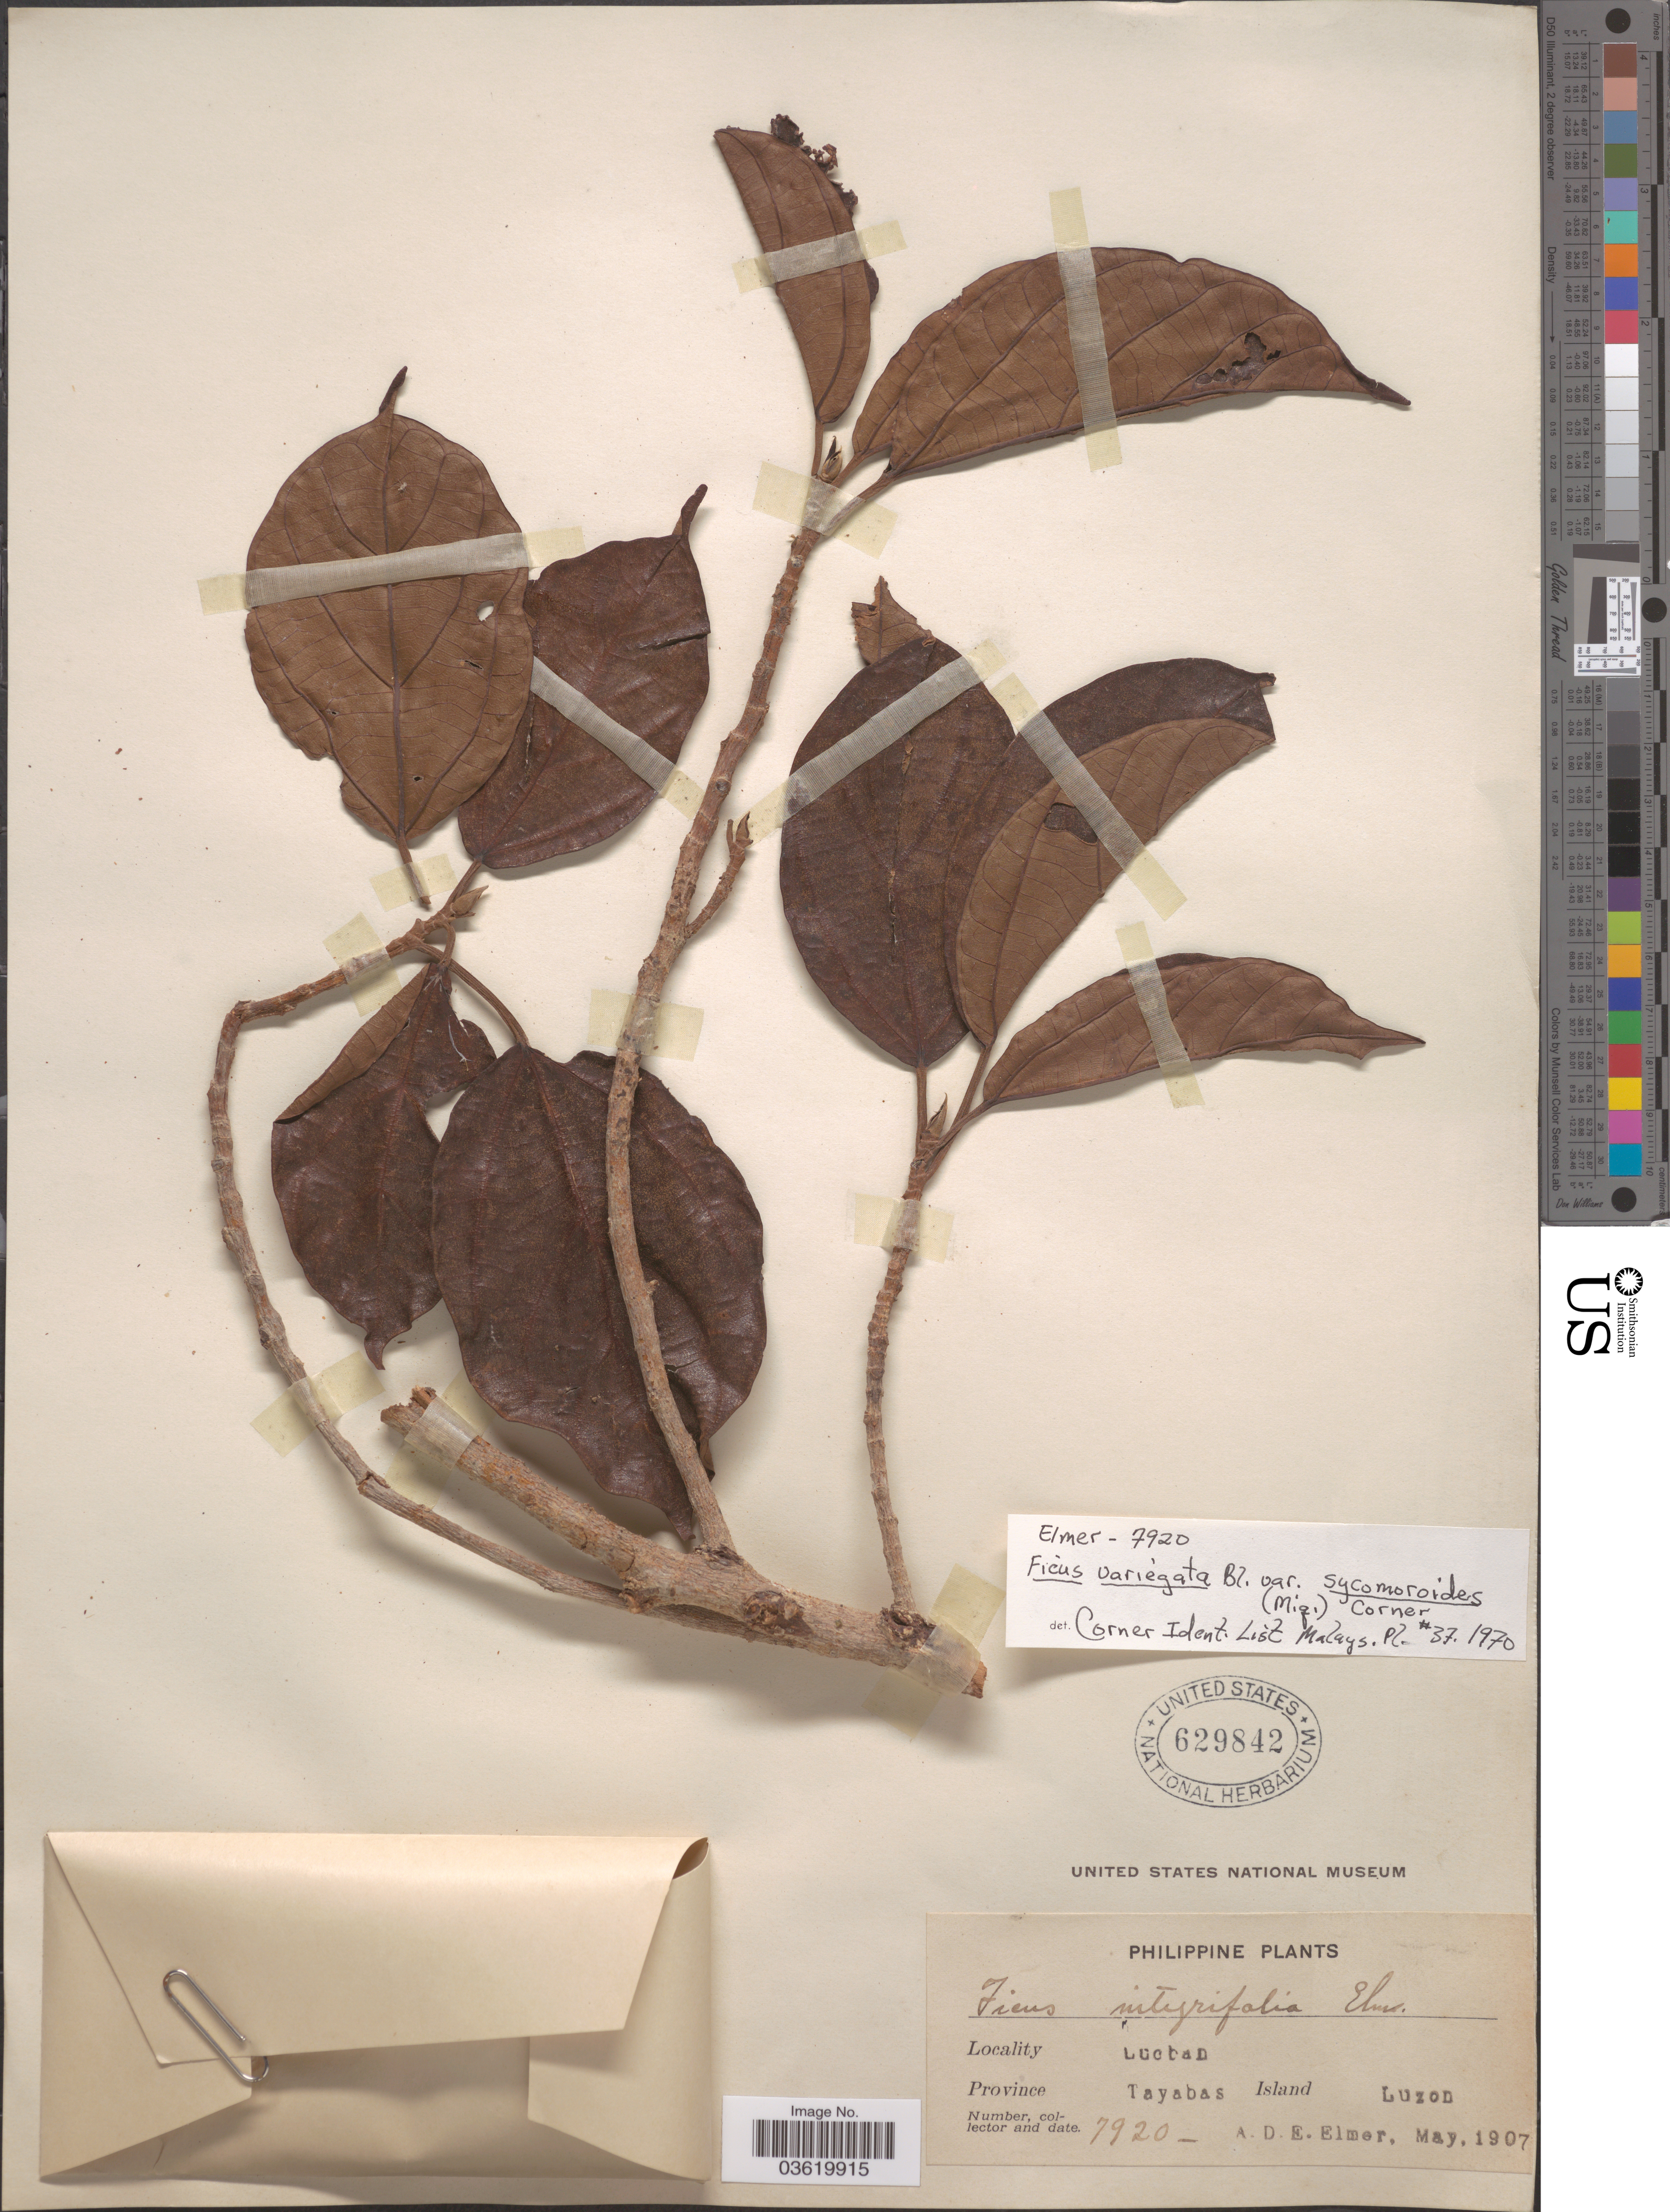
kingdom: Plantae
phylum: Tracheophyta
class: Magnoliopsida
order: Rosales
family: Moraceae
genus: Ficus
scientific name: Ficus variegata var. sycomoroides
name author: (Miq.) Corner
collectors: A. D. E. Elmer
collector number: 7920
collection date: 1907-05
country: Philippines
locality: Luchan, Province Tayabas, Island Luzon.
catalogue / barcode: US 629842